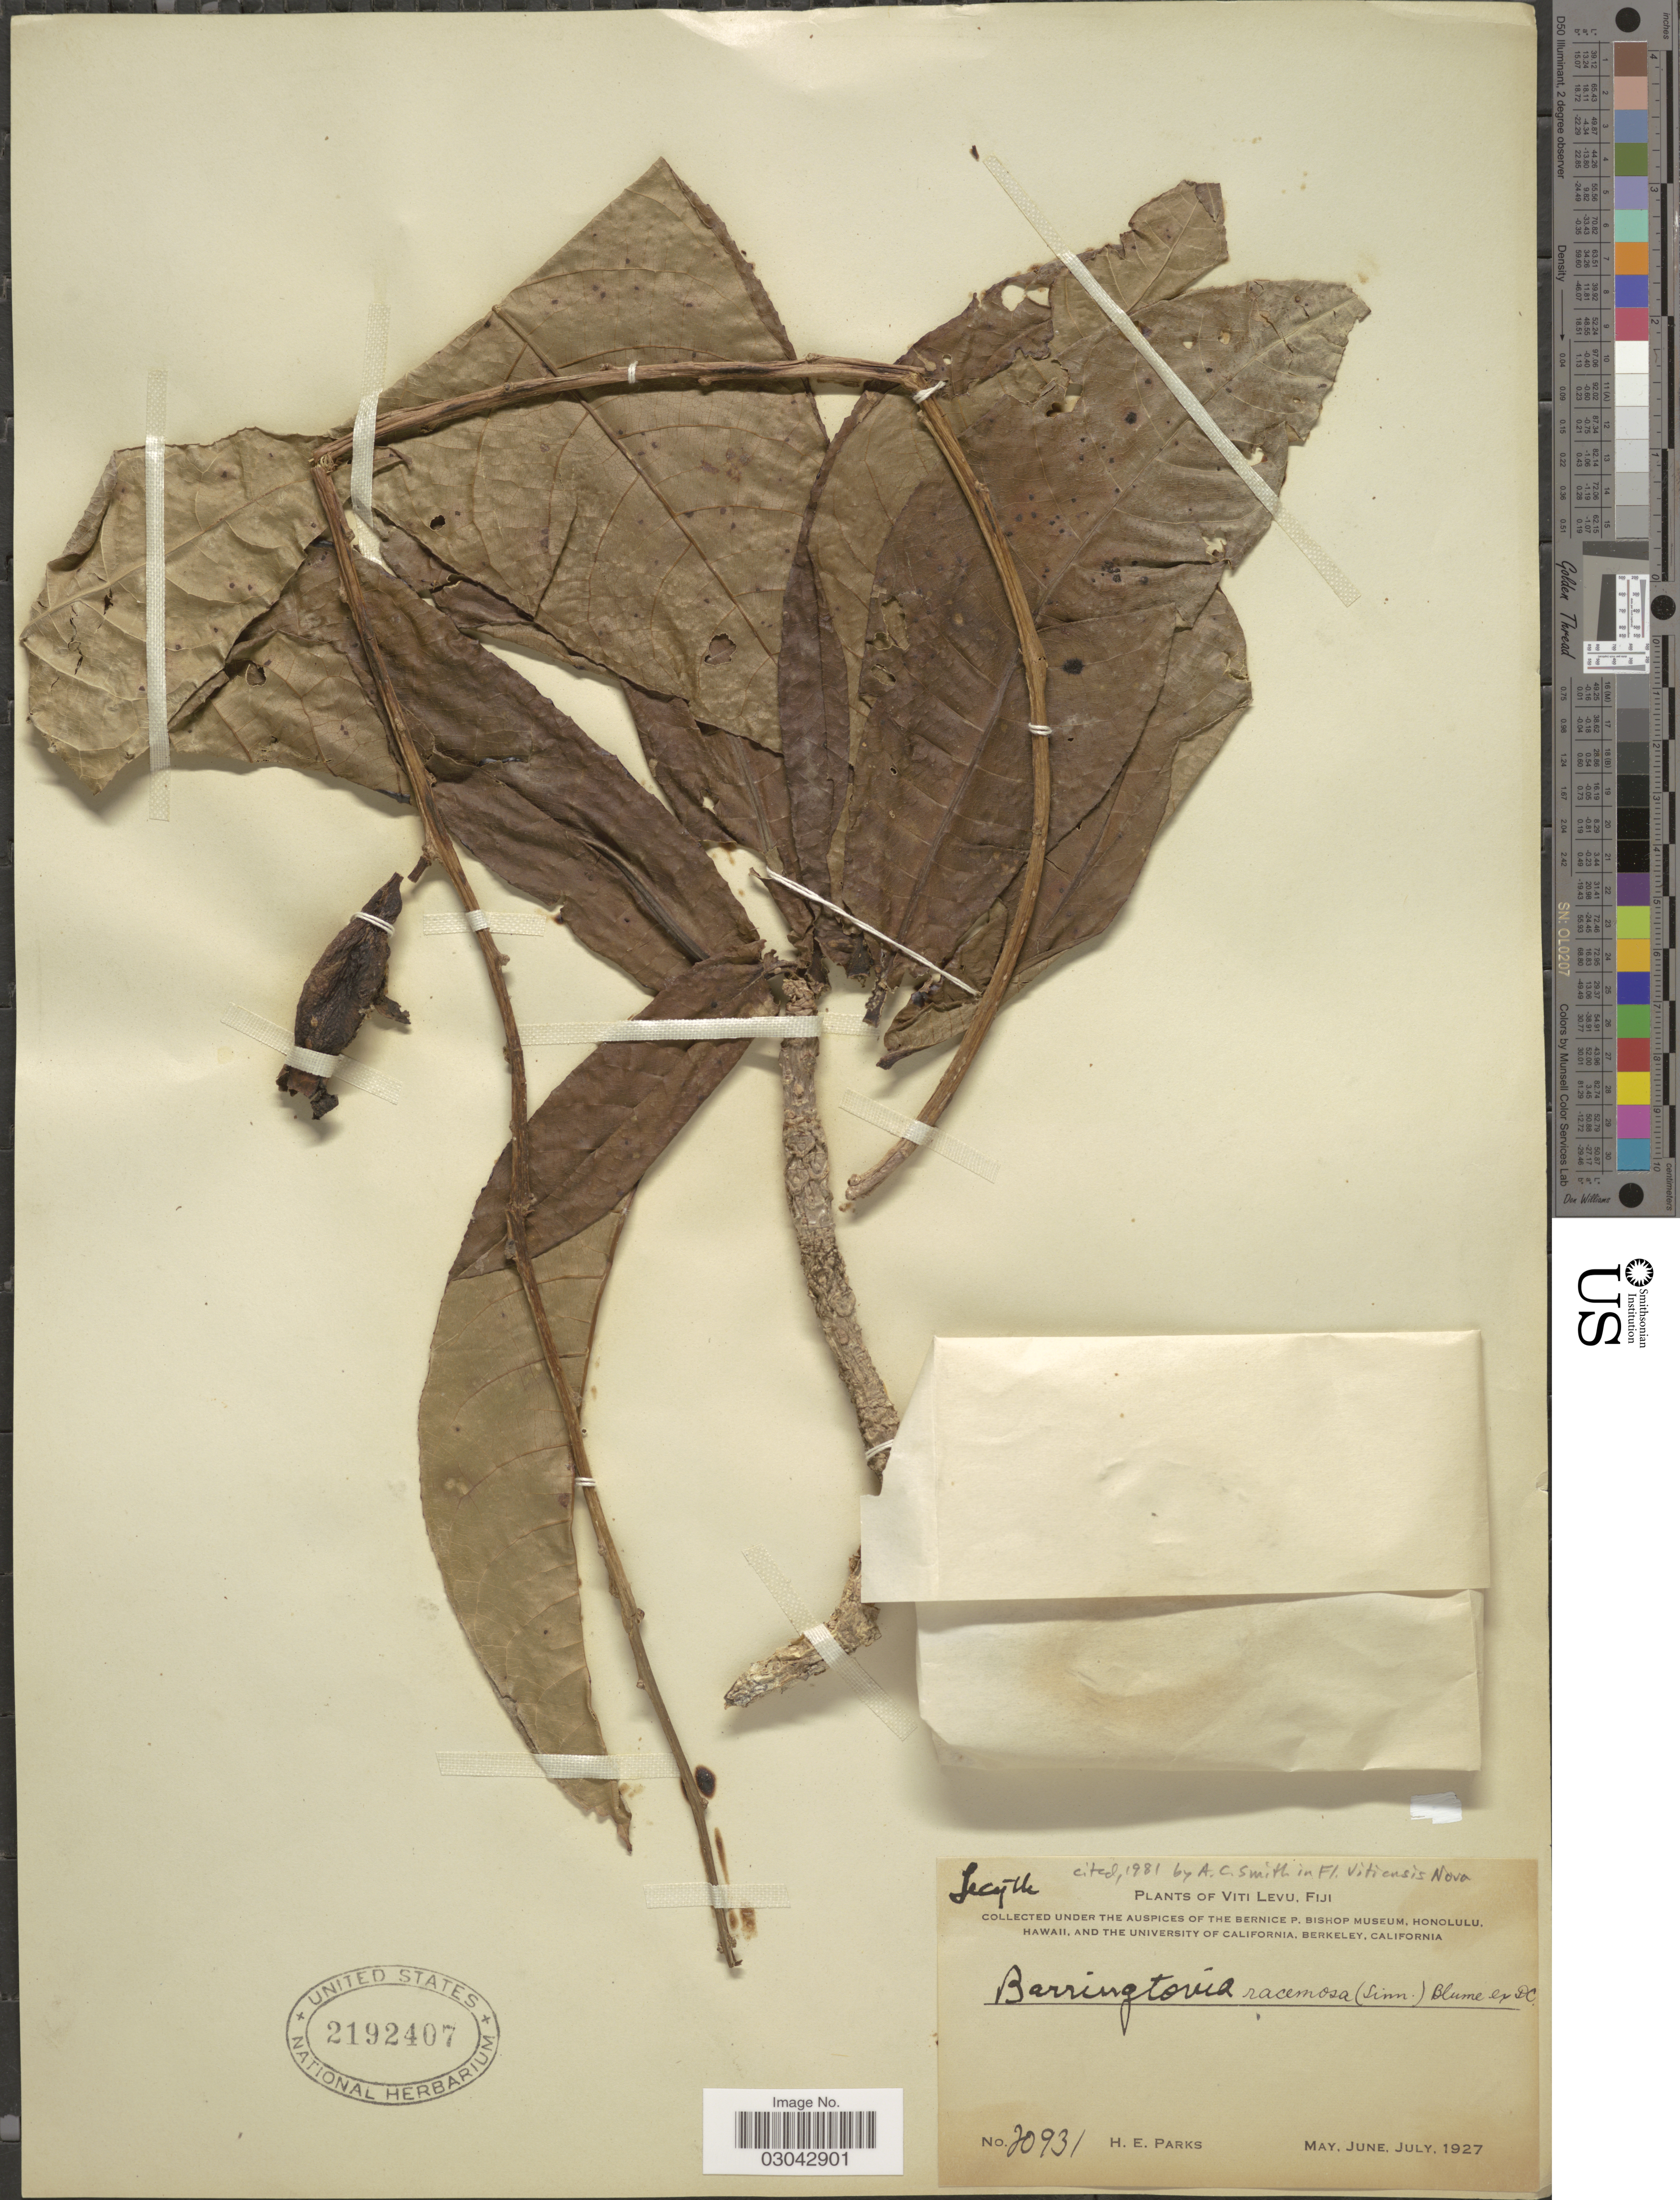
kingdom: Plantae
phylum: Tracheophyta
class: Magnoliopsida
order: Ericales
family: Lecythidaceae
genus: Barringtonia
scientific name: Barringtonia racemosa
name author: (L.) Spreng.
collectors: H. E. Parks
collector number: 20931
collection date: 1927-05/1927-07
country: Fiji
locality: Viti Levu.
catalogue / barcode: US 2192407